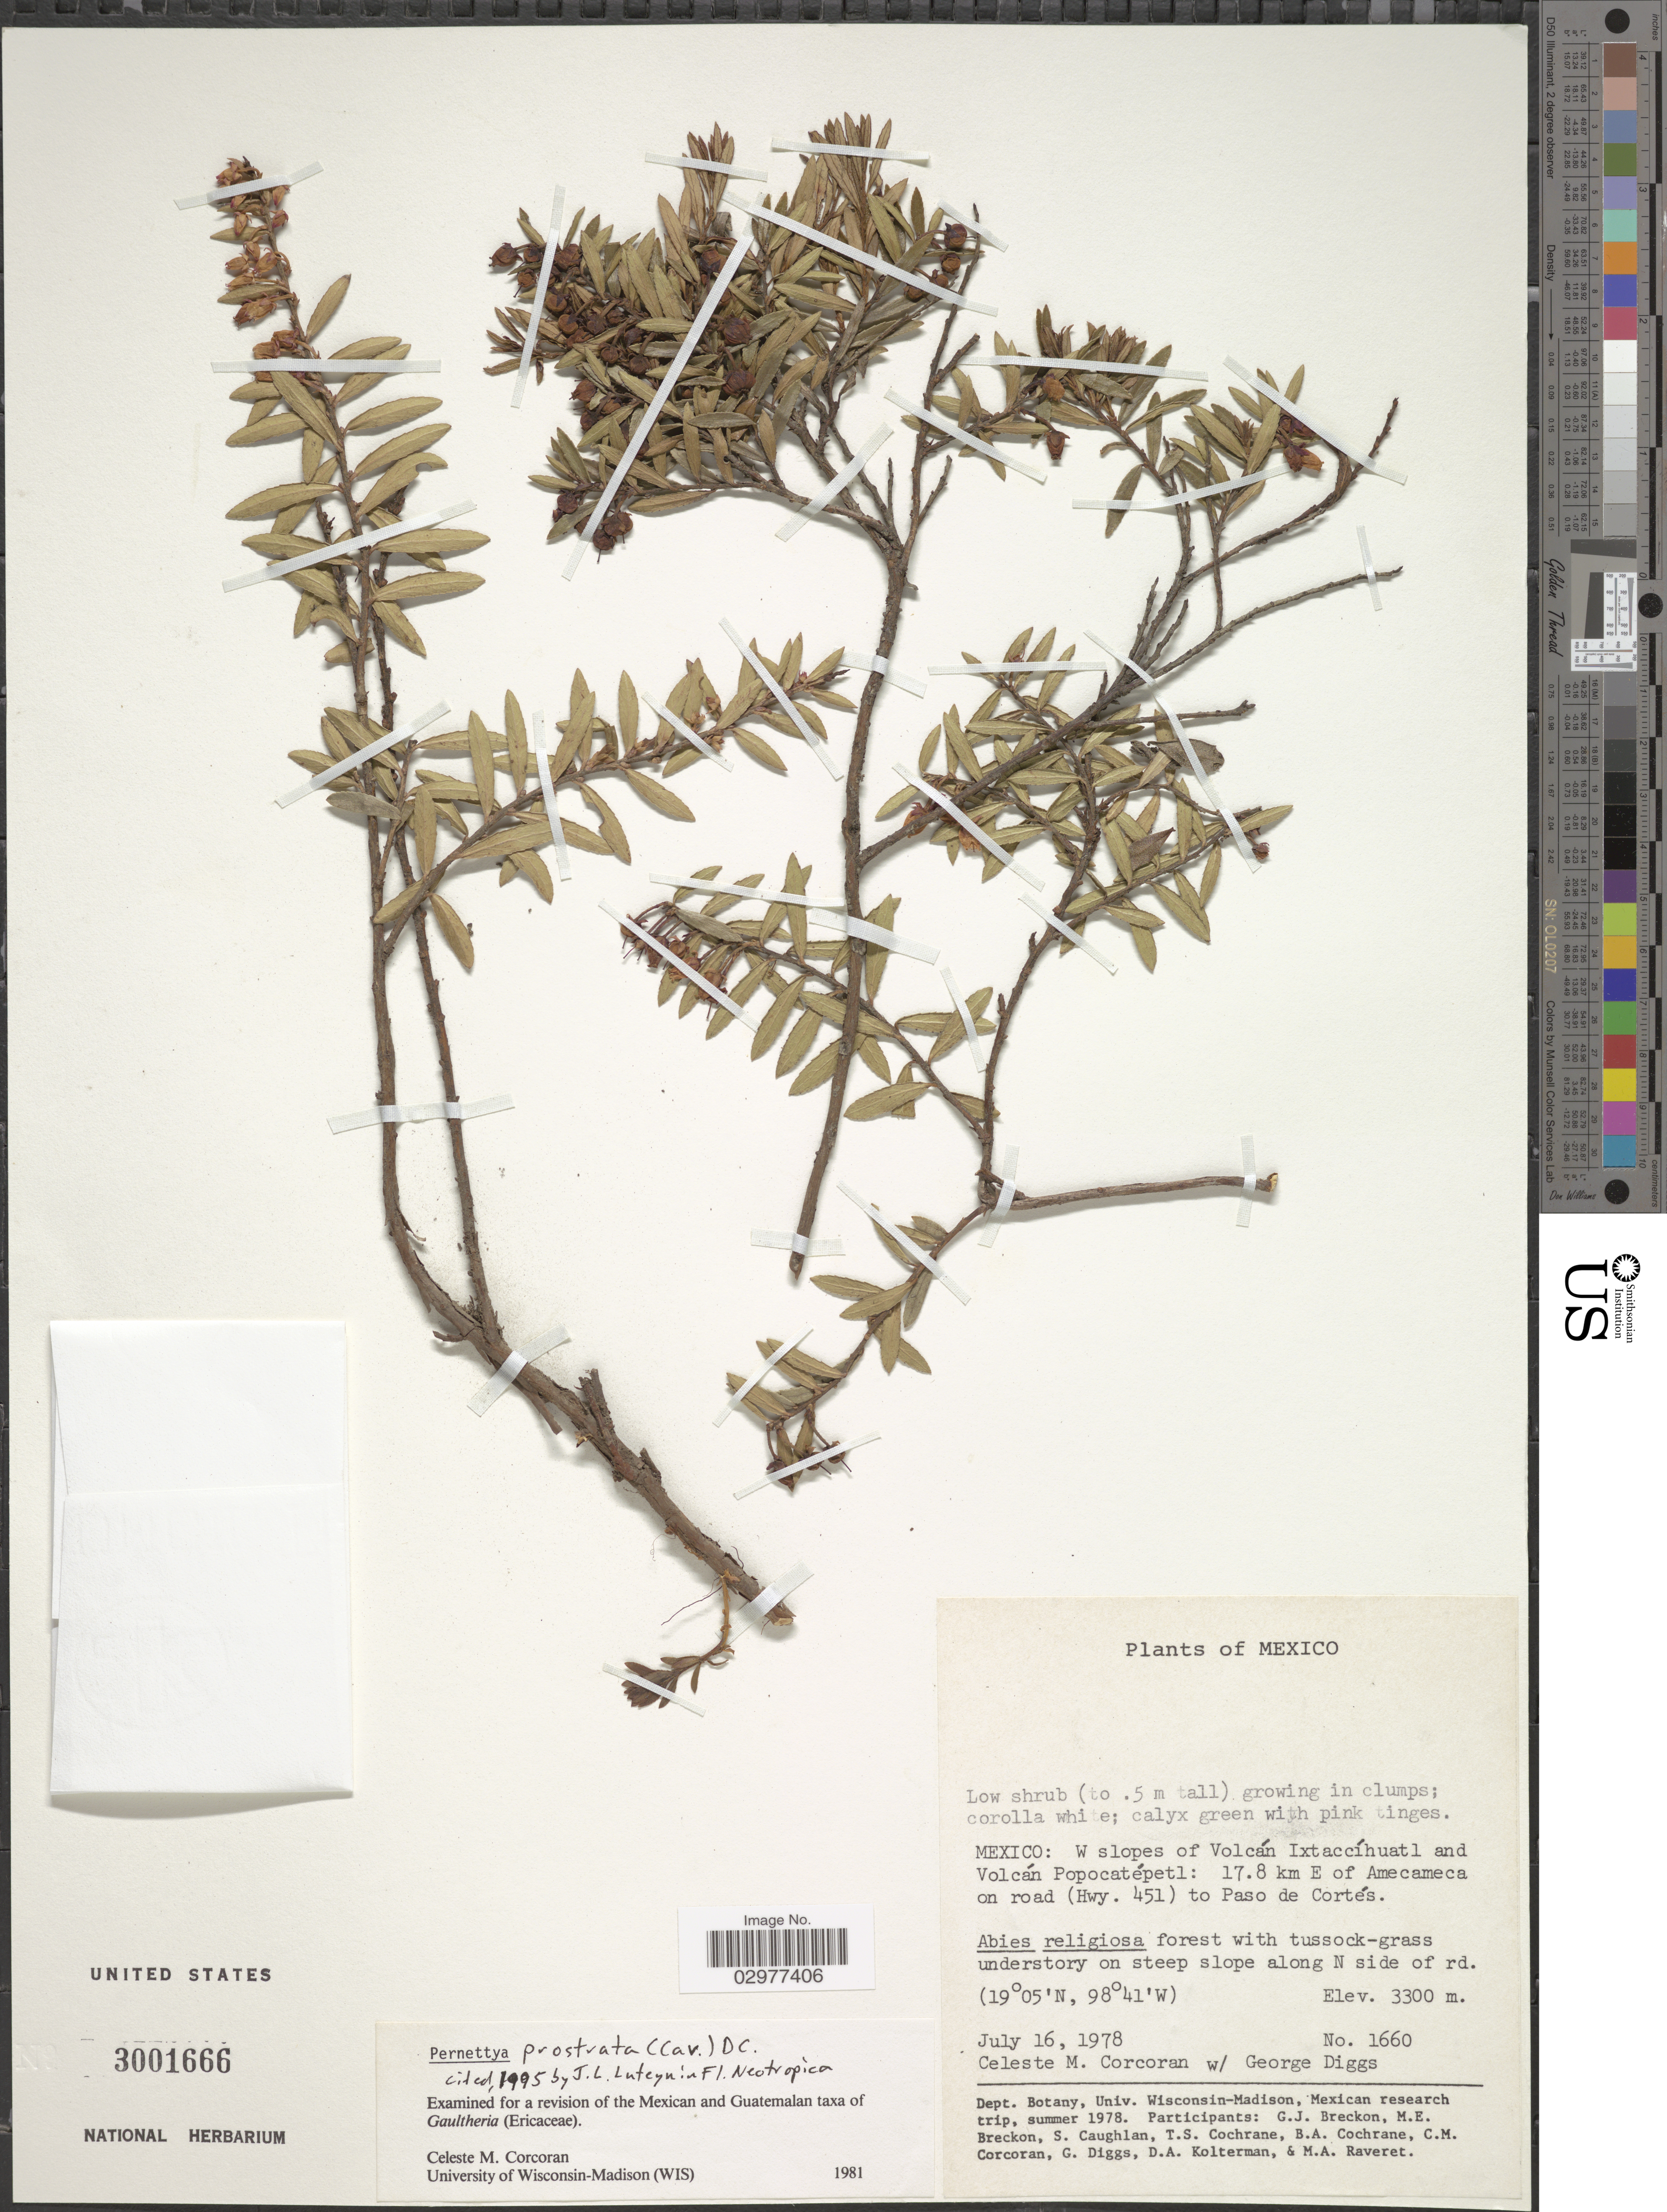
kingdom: Plantae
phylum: Tracheophyta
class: Magnoliopsida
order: Ericales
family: Ericaceae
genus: Pernettya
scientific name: Pernettya prostrata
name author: (Cav.) DC.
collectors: C. Corcoran & G. Diggs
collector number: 1660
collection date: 1978-07-16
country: Mexico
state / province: México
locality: W slopes of Volcán Ixtaccíhuatl and Volcán Popcatépetl:17.8 km E of Amecameca on road (Hwy. 451) to Paso de Cortés, on steep slope along N side of rd.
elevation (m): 3300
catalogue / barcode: US 3001666